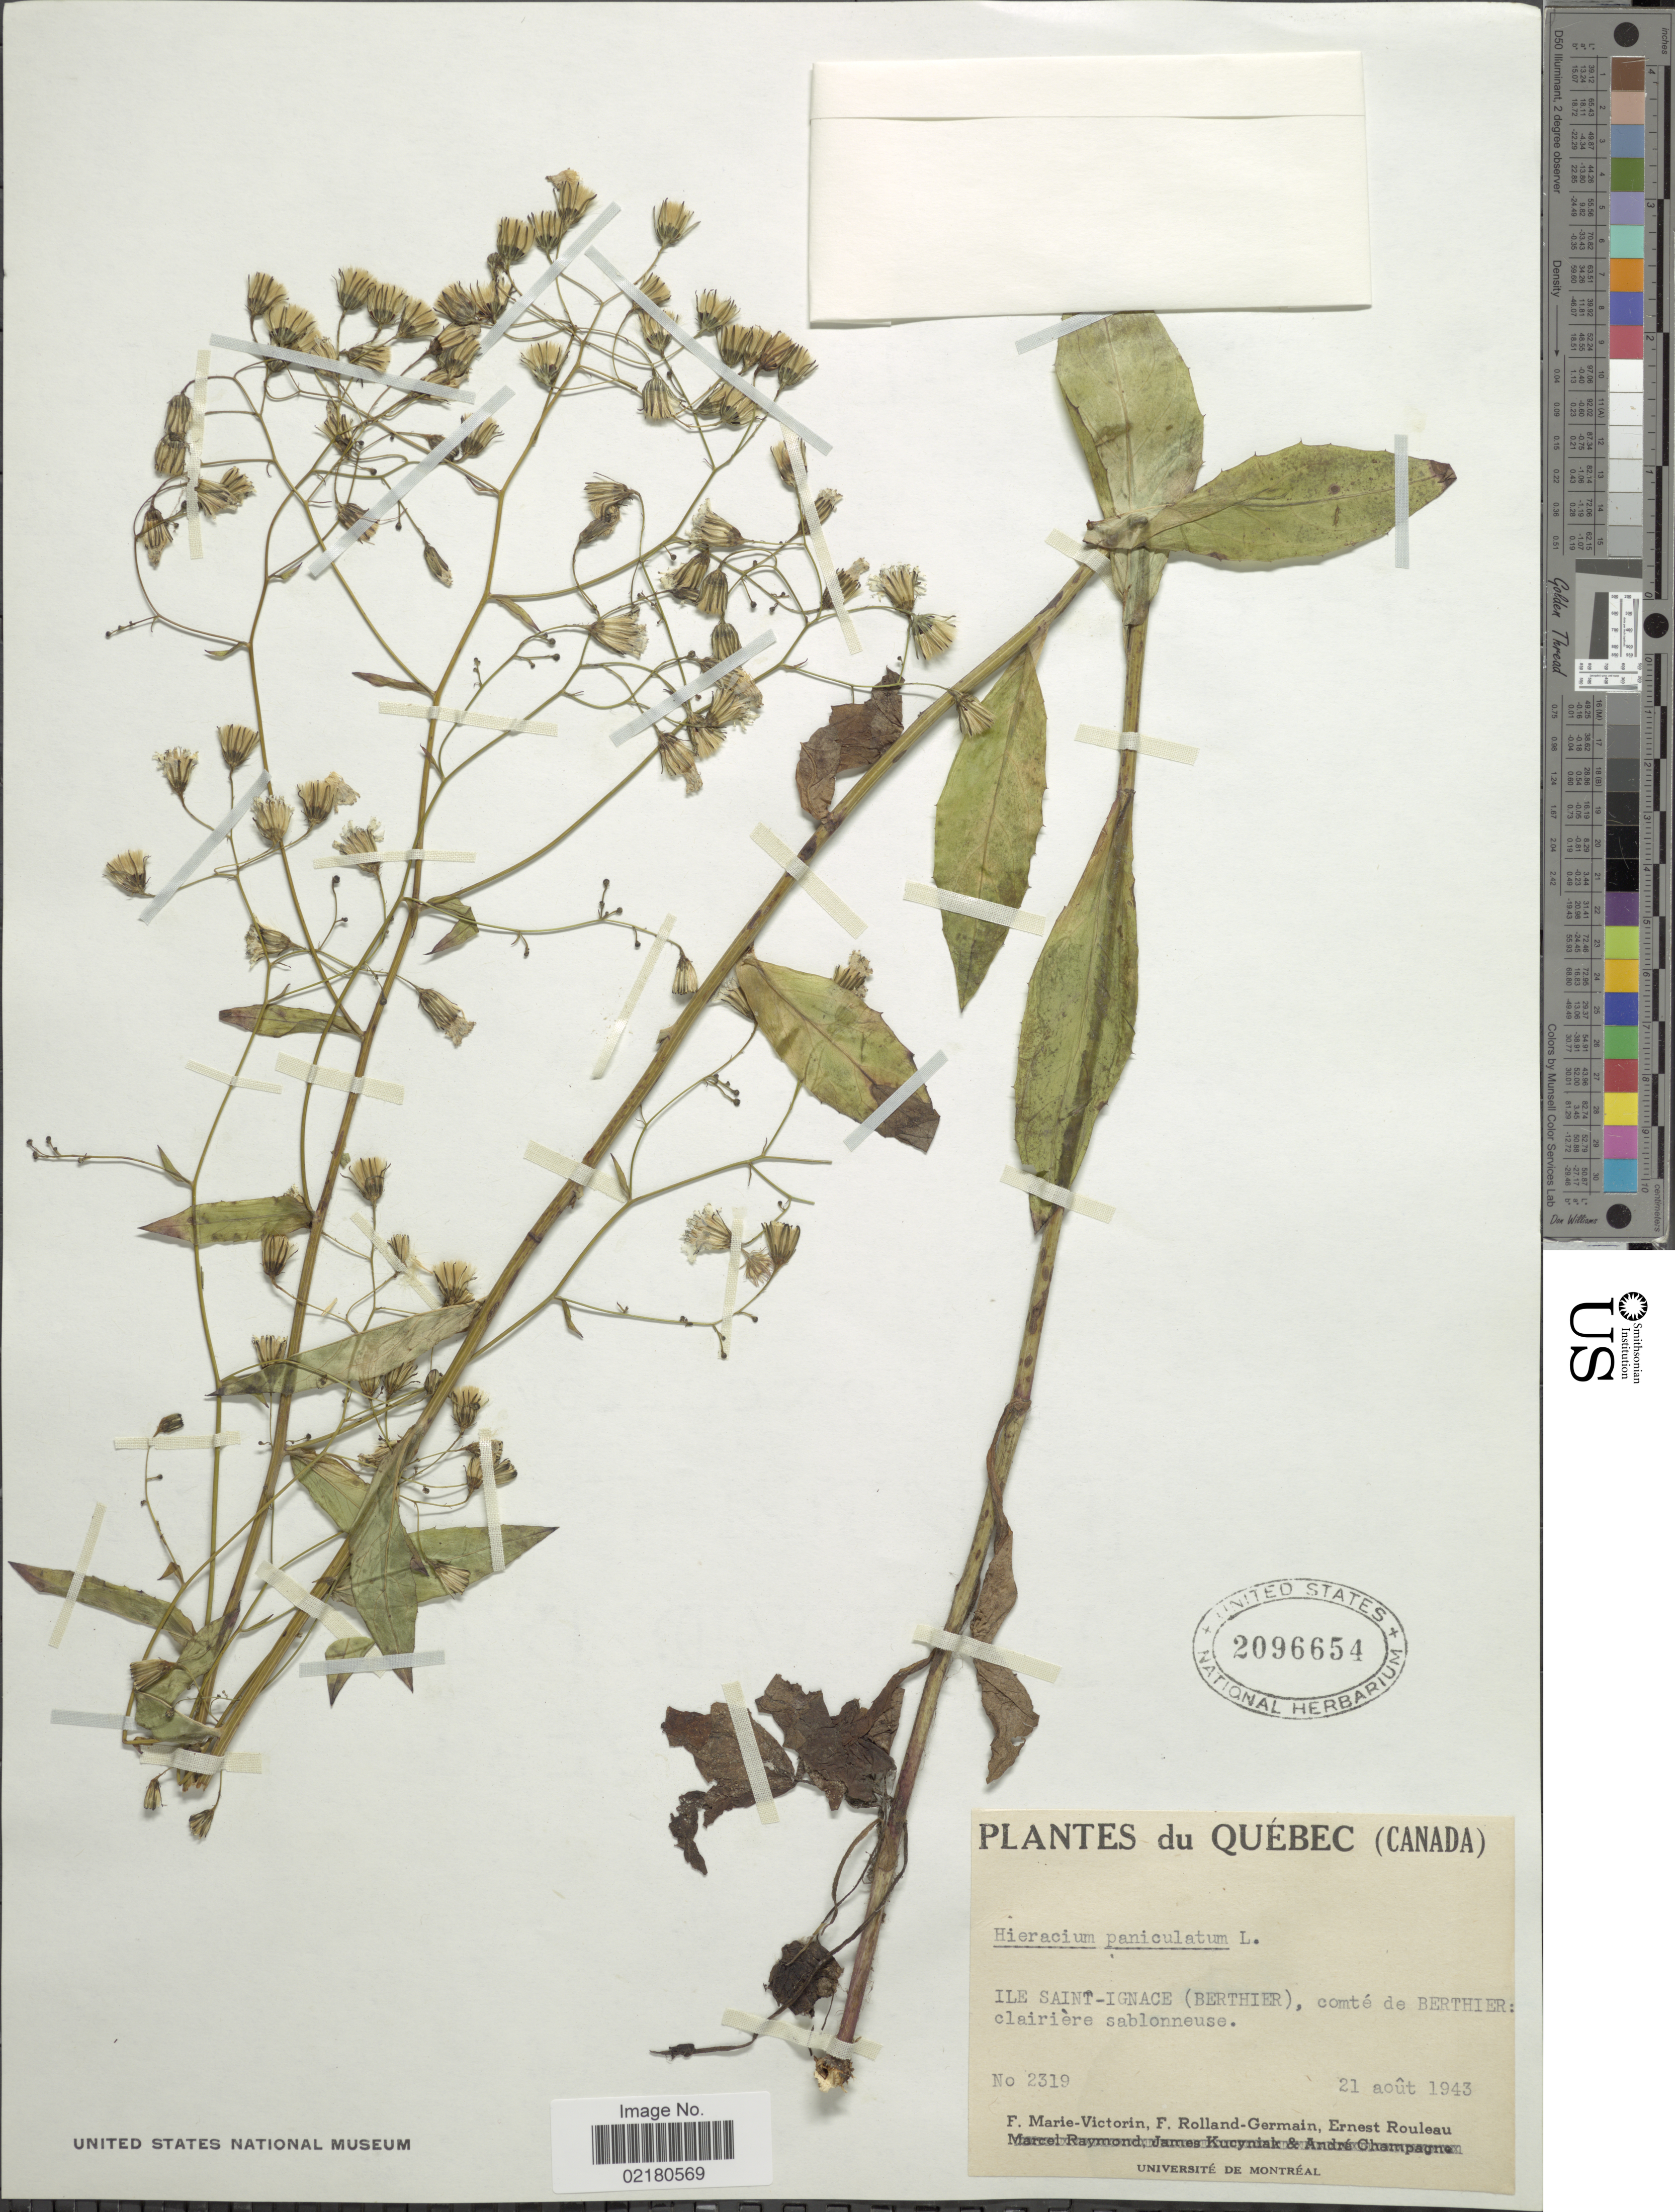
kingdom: Plantae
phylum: Tracheophyta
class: Magnoliopsida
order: Asterales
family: Asteraceae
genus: Hieracium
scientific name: Hieracium paniculatum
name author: L.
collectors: F. Marie-Victorin, Rolland-Germain & E. Rouleau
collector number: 2319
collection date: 1943-08-21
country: Canada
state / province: Quebec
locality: Ile Saint- Ignace (berthier), comte de Berthier: clairiere sablonneuse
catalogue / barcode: US 2096654